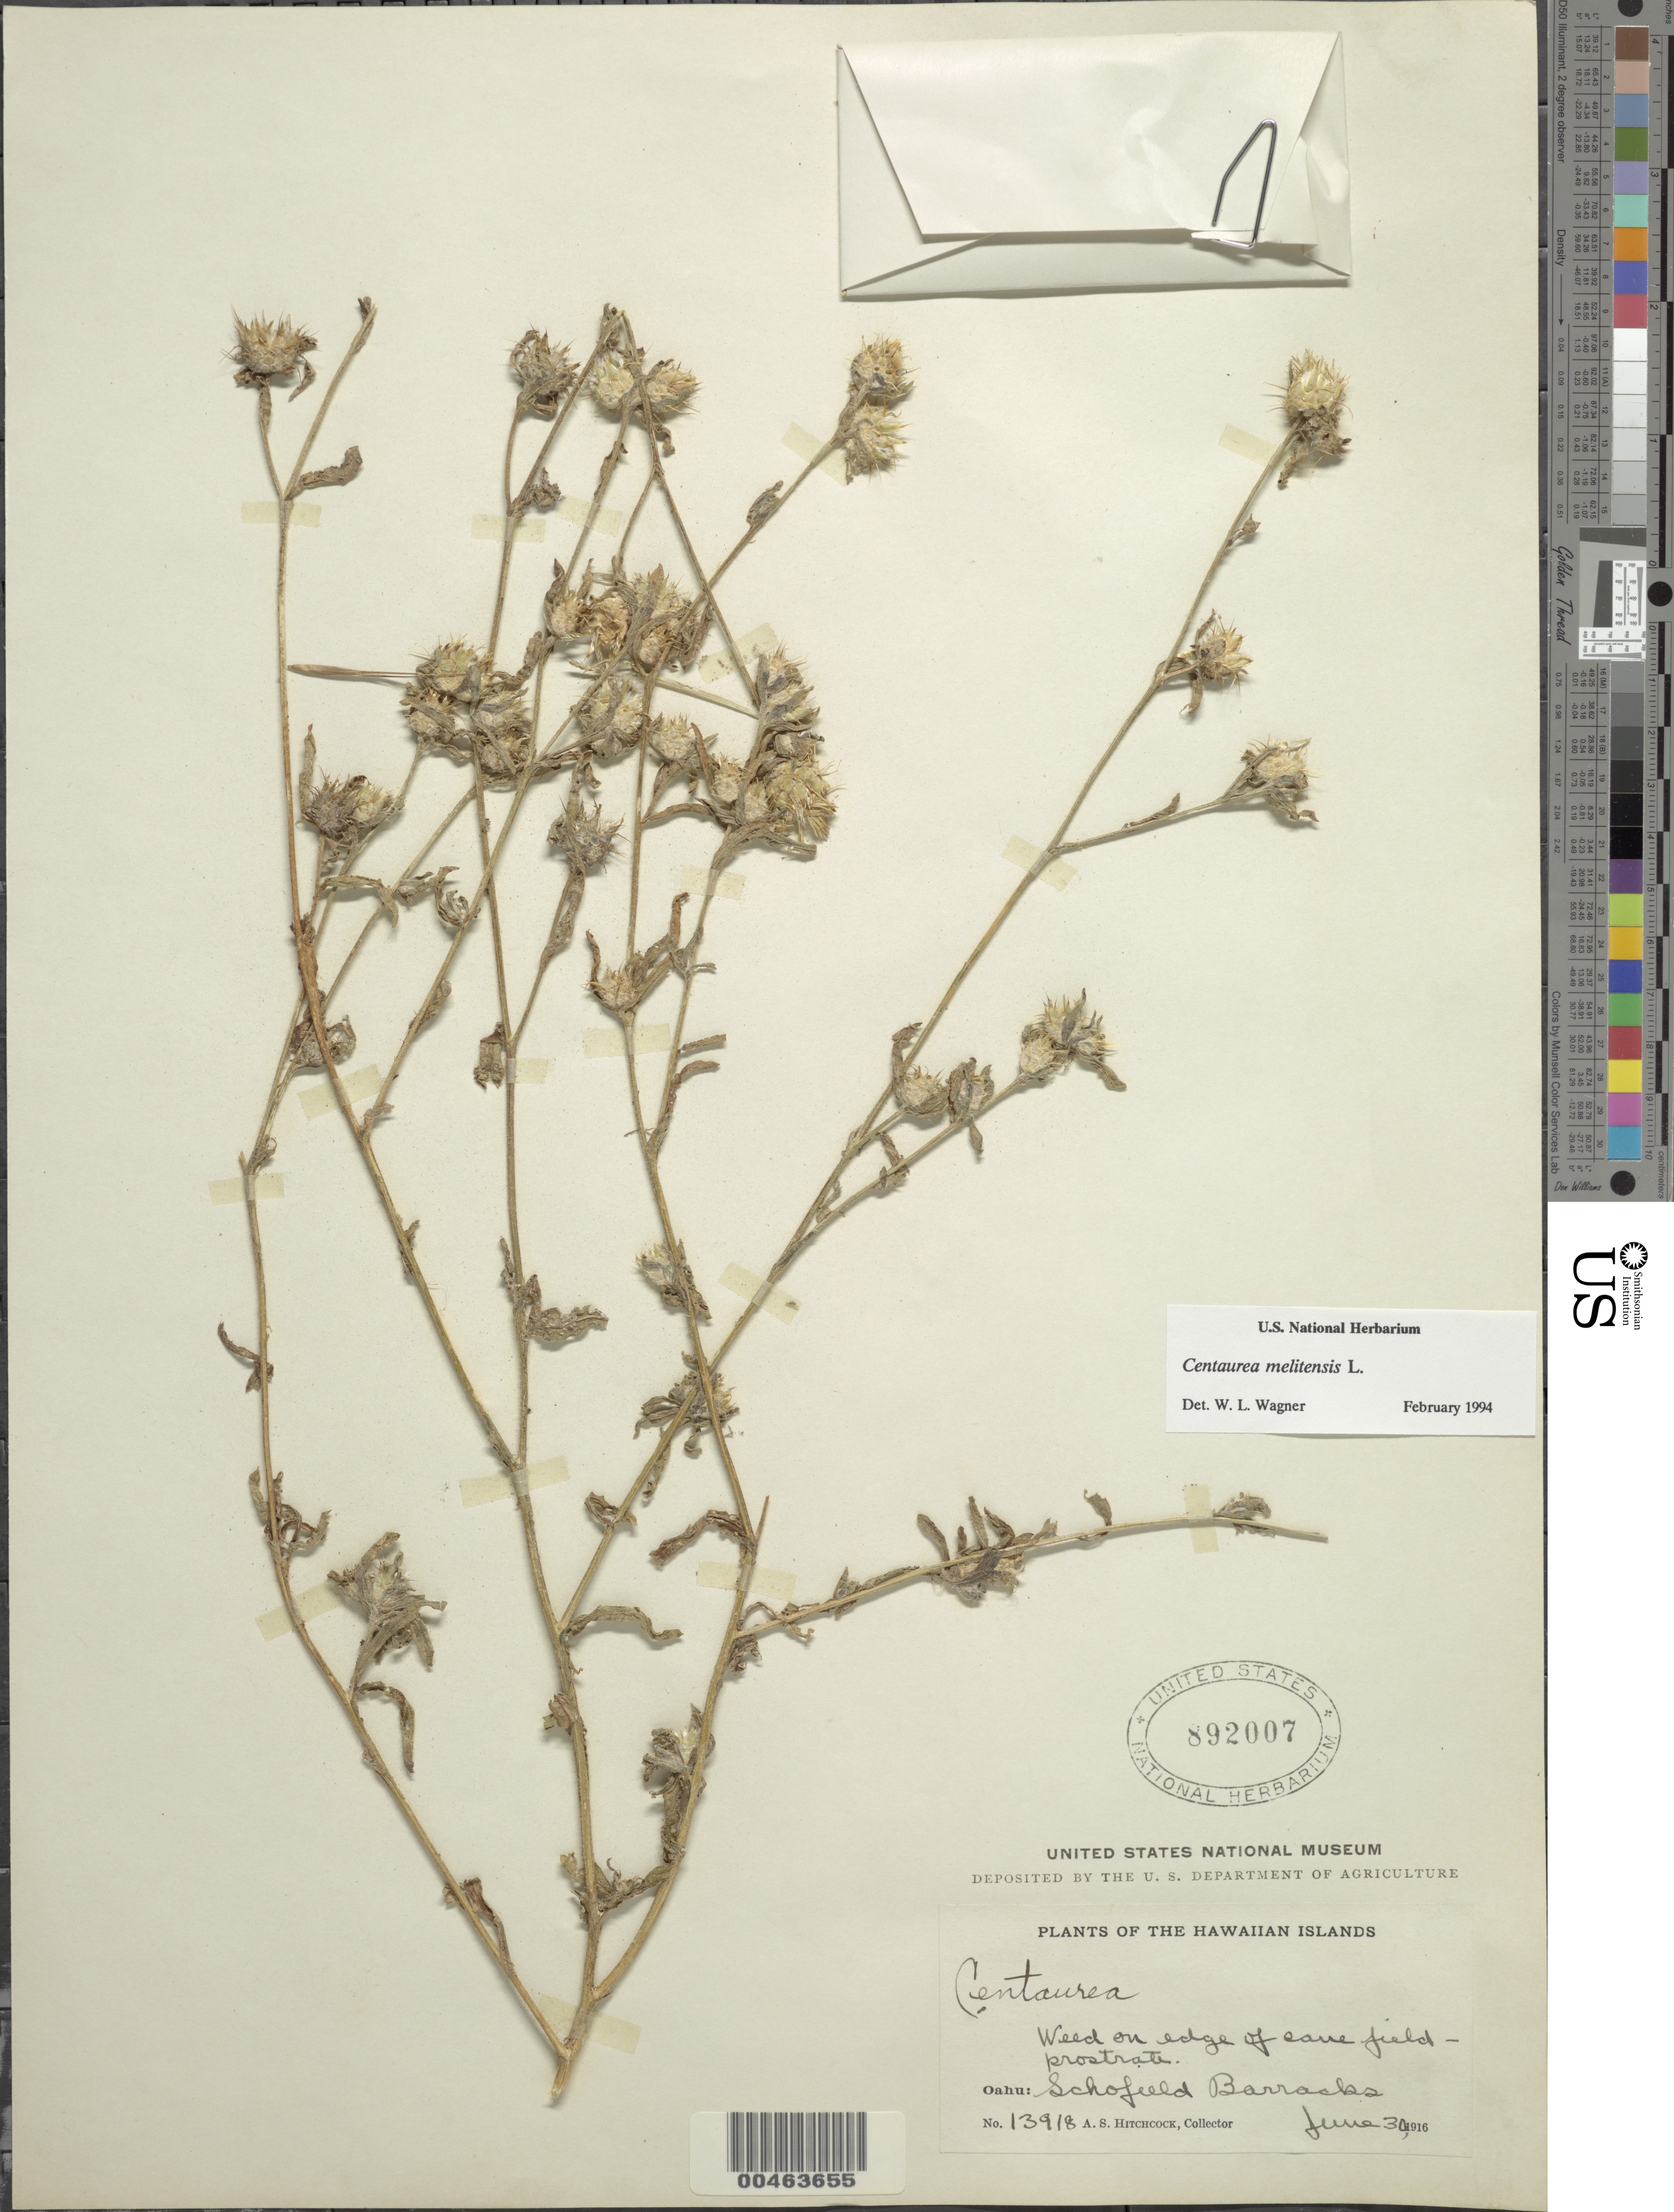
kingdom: Plantae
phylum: Tracheophyta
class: Magnoliopsida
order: Asterales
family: Asteraceae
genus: Centaurea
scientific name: Centaurea melitensis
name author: L.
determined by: Wagner, W. L., (BOT), Smithsonian Institution - National Museum of Natural History (UNITED STATES)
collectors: A. S. Hitchcock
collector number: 13918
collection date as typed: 30 Jun 1916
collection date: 1916-06-30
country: United States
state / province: Hawaii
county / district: Honolulu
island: Oahu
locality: Schofield Barracks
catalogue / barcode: US 892007